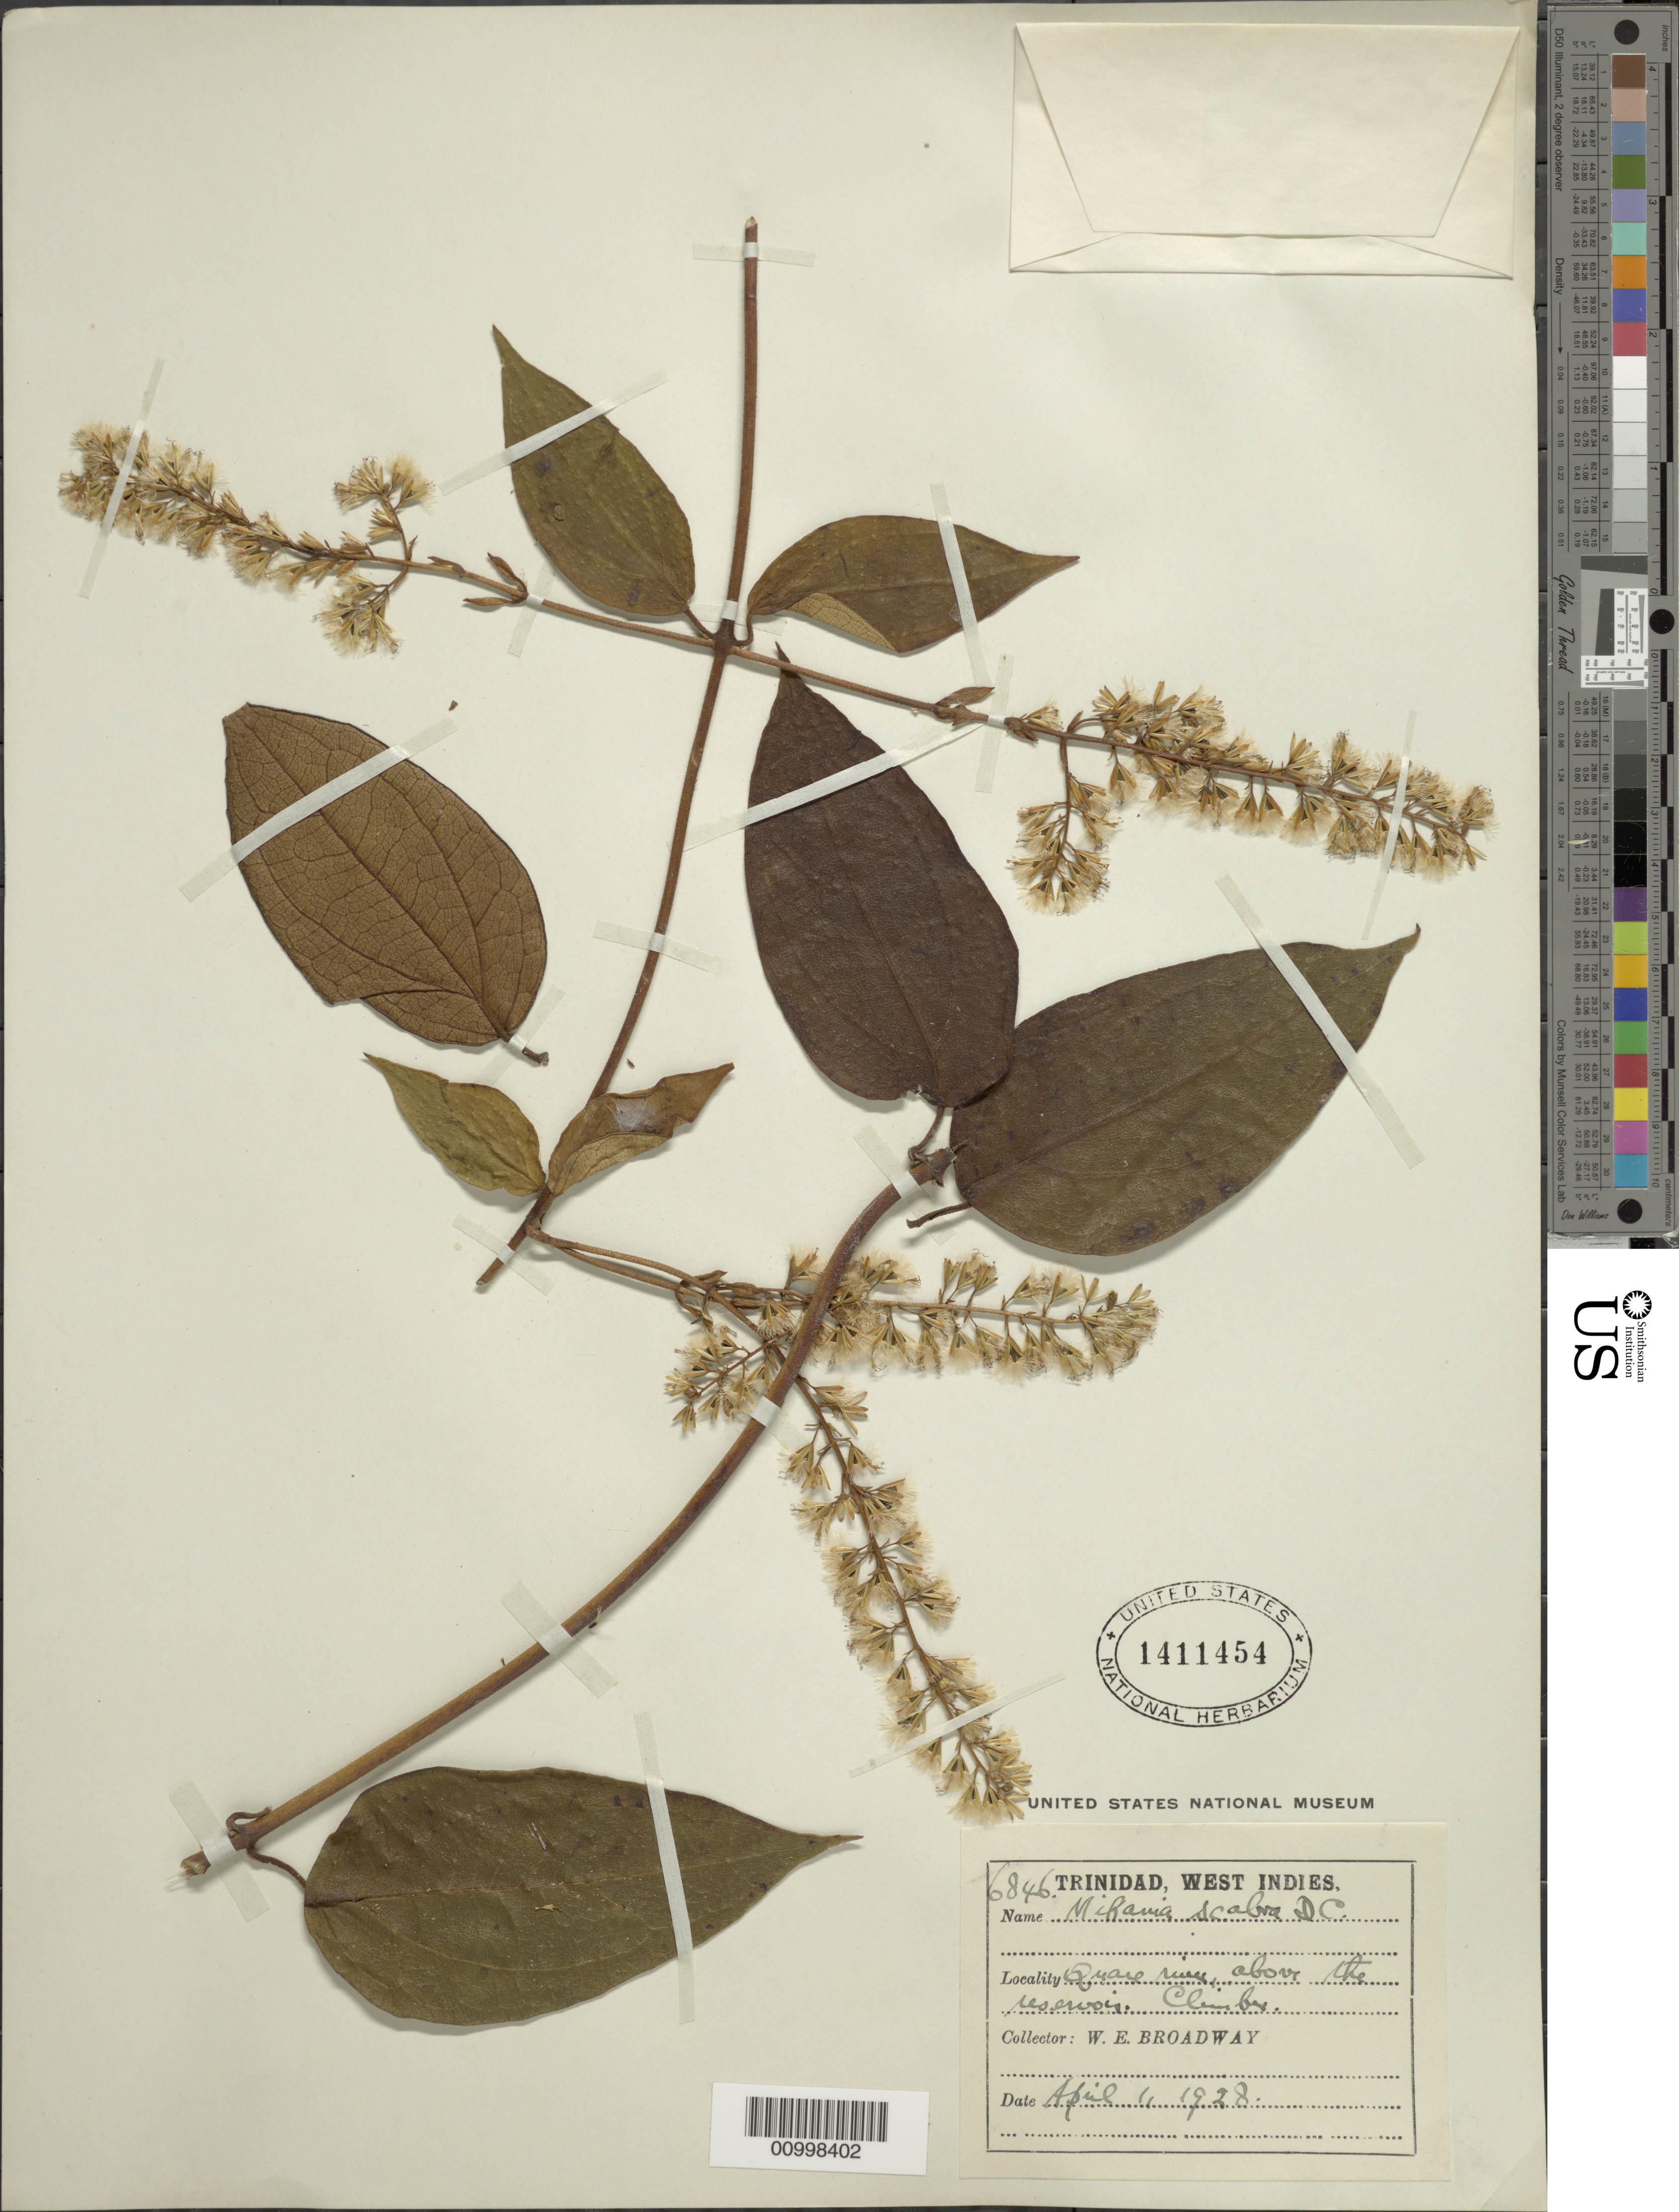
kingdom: Plantae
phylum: Tracheophyta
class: Magnoliopsida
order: Asterales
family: Asteraceae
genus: Mikania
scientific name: Mikania scabra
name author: DC.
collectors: W. E. Broadway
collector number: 6846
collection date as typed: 11 Apr 1928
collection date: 1928-04-11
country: Trinidad and Tobago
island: Trinidad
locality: Quare river, above the reservoir.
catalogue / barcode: US 1411454